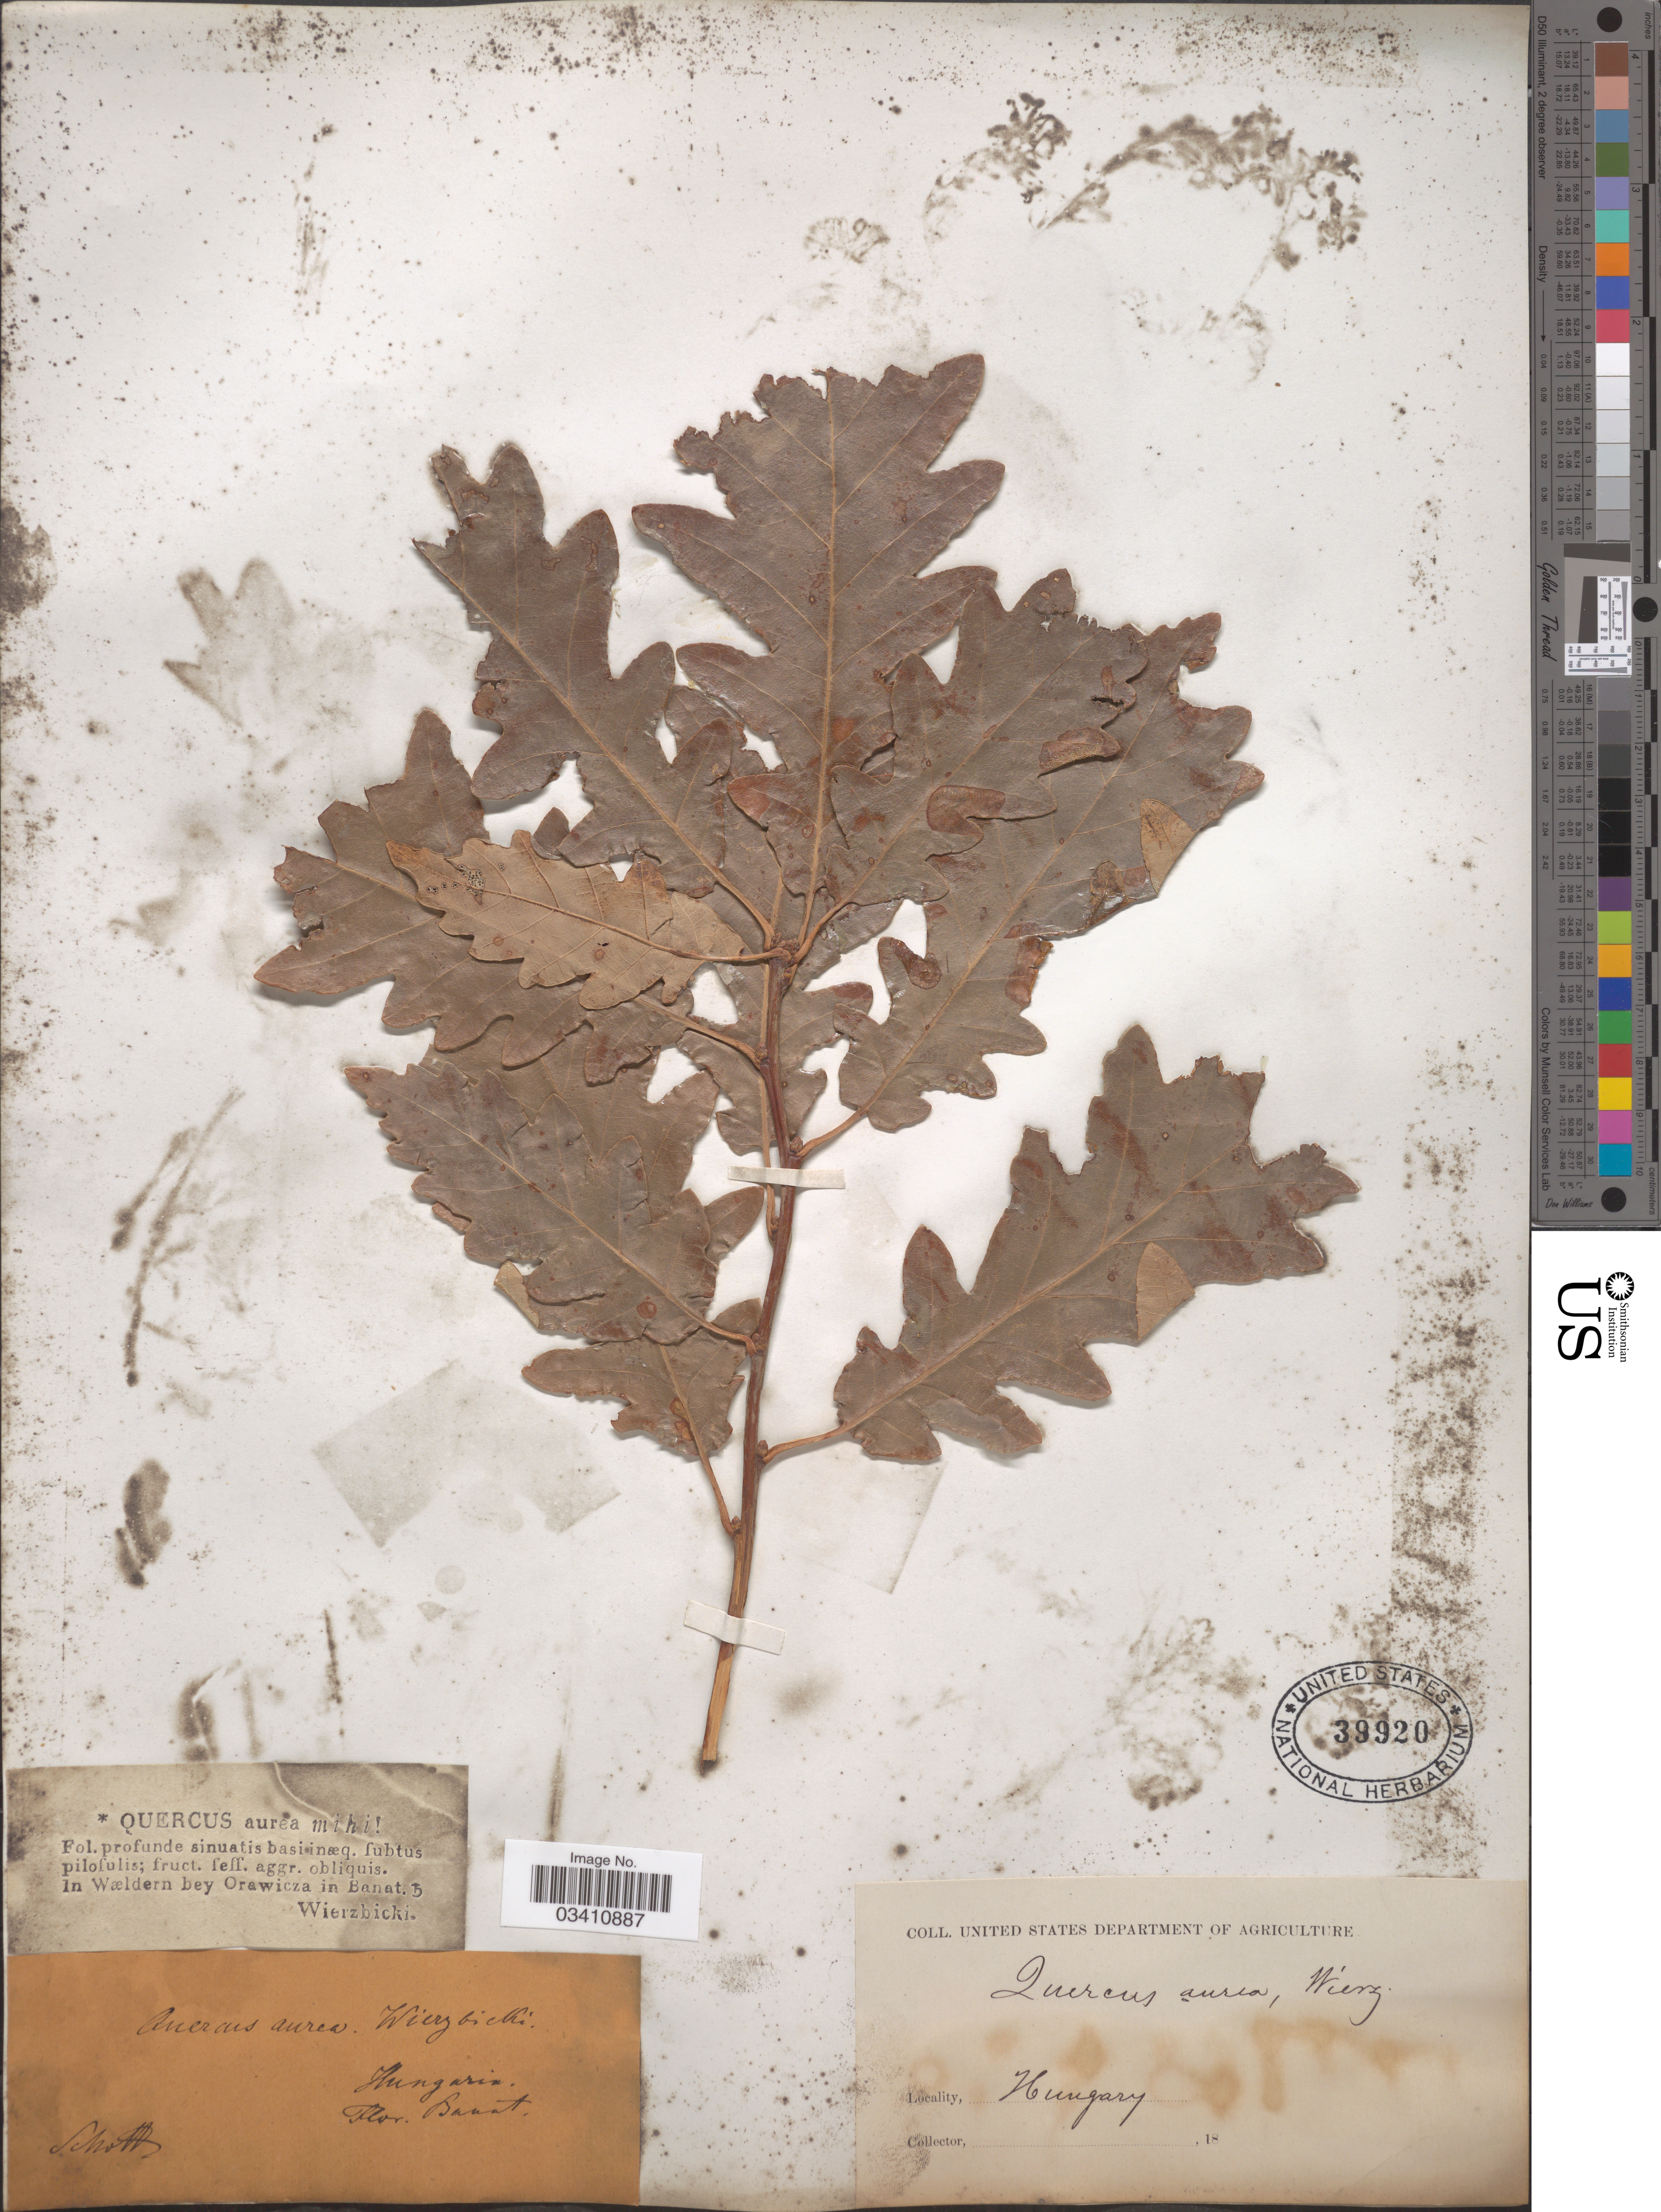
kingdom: Plantae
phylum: Tracheophyta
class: Magnoliopsida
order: Fagales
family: Fagaceae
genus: Quercus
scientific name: Quercus aurea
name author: Raf.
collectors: -. Schottz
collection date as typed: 18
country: Hungary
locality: Banat.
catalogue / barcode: US 39920